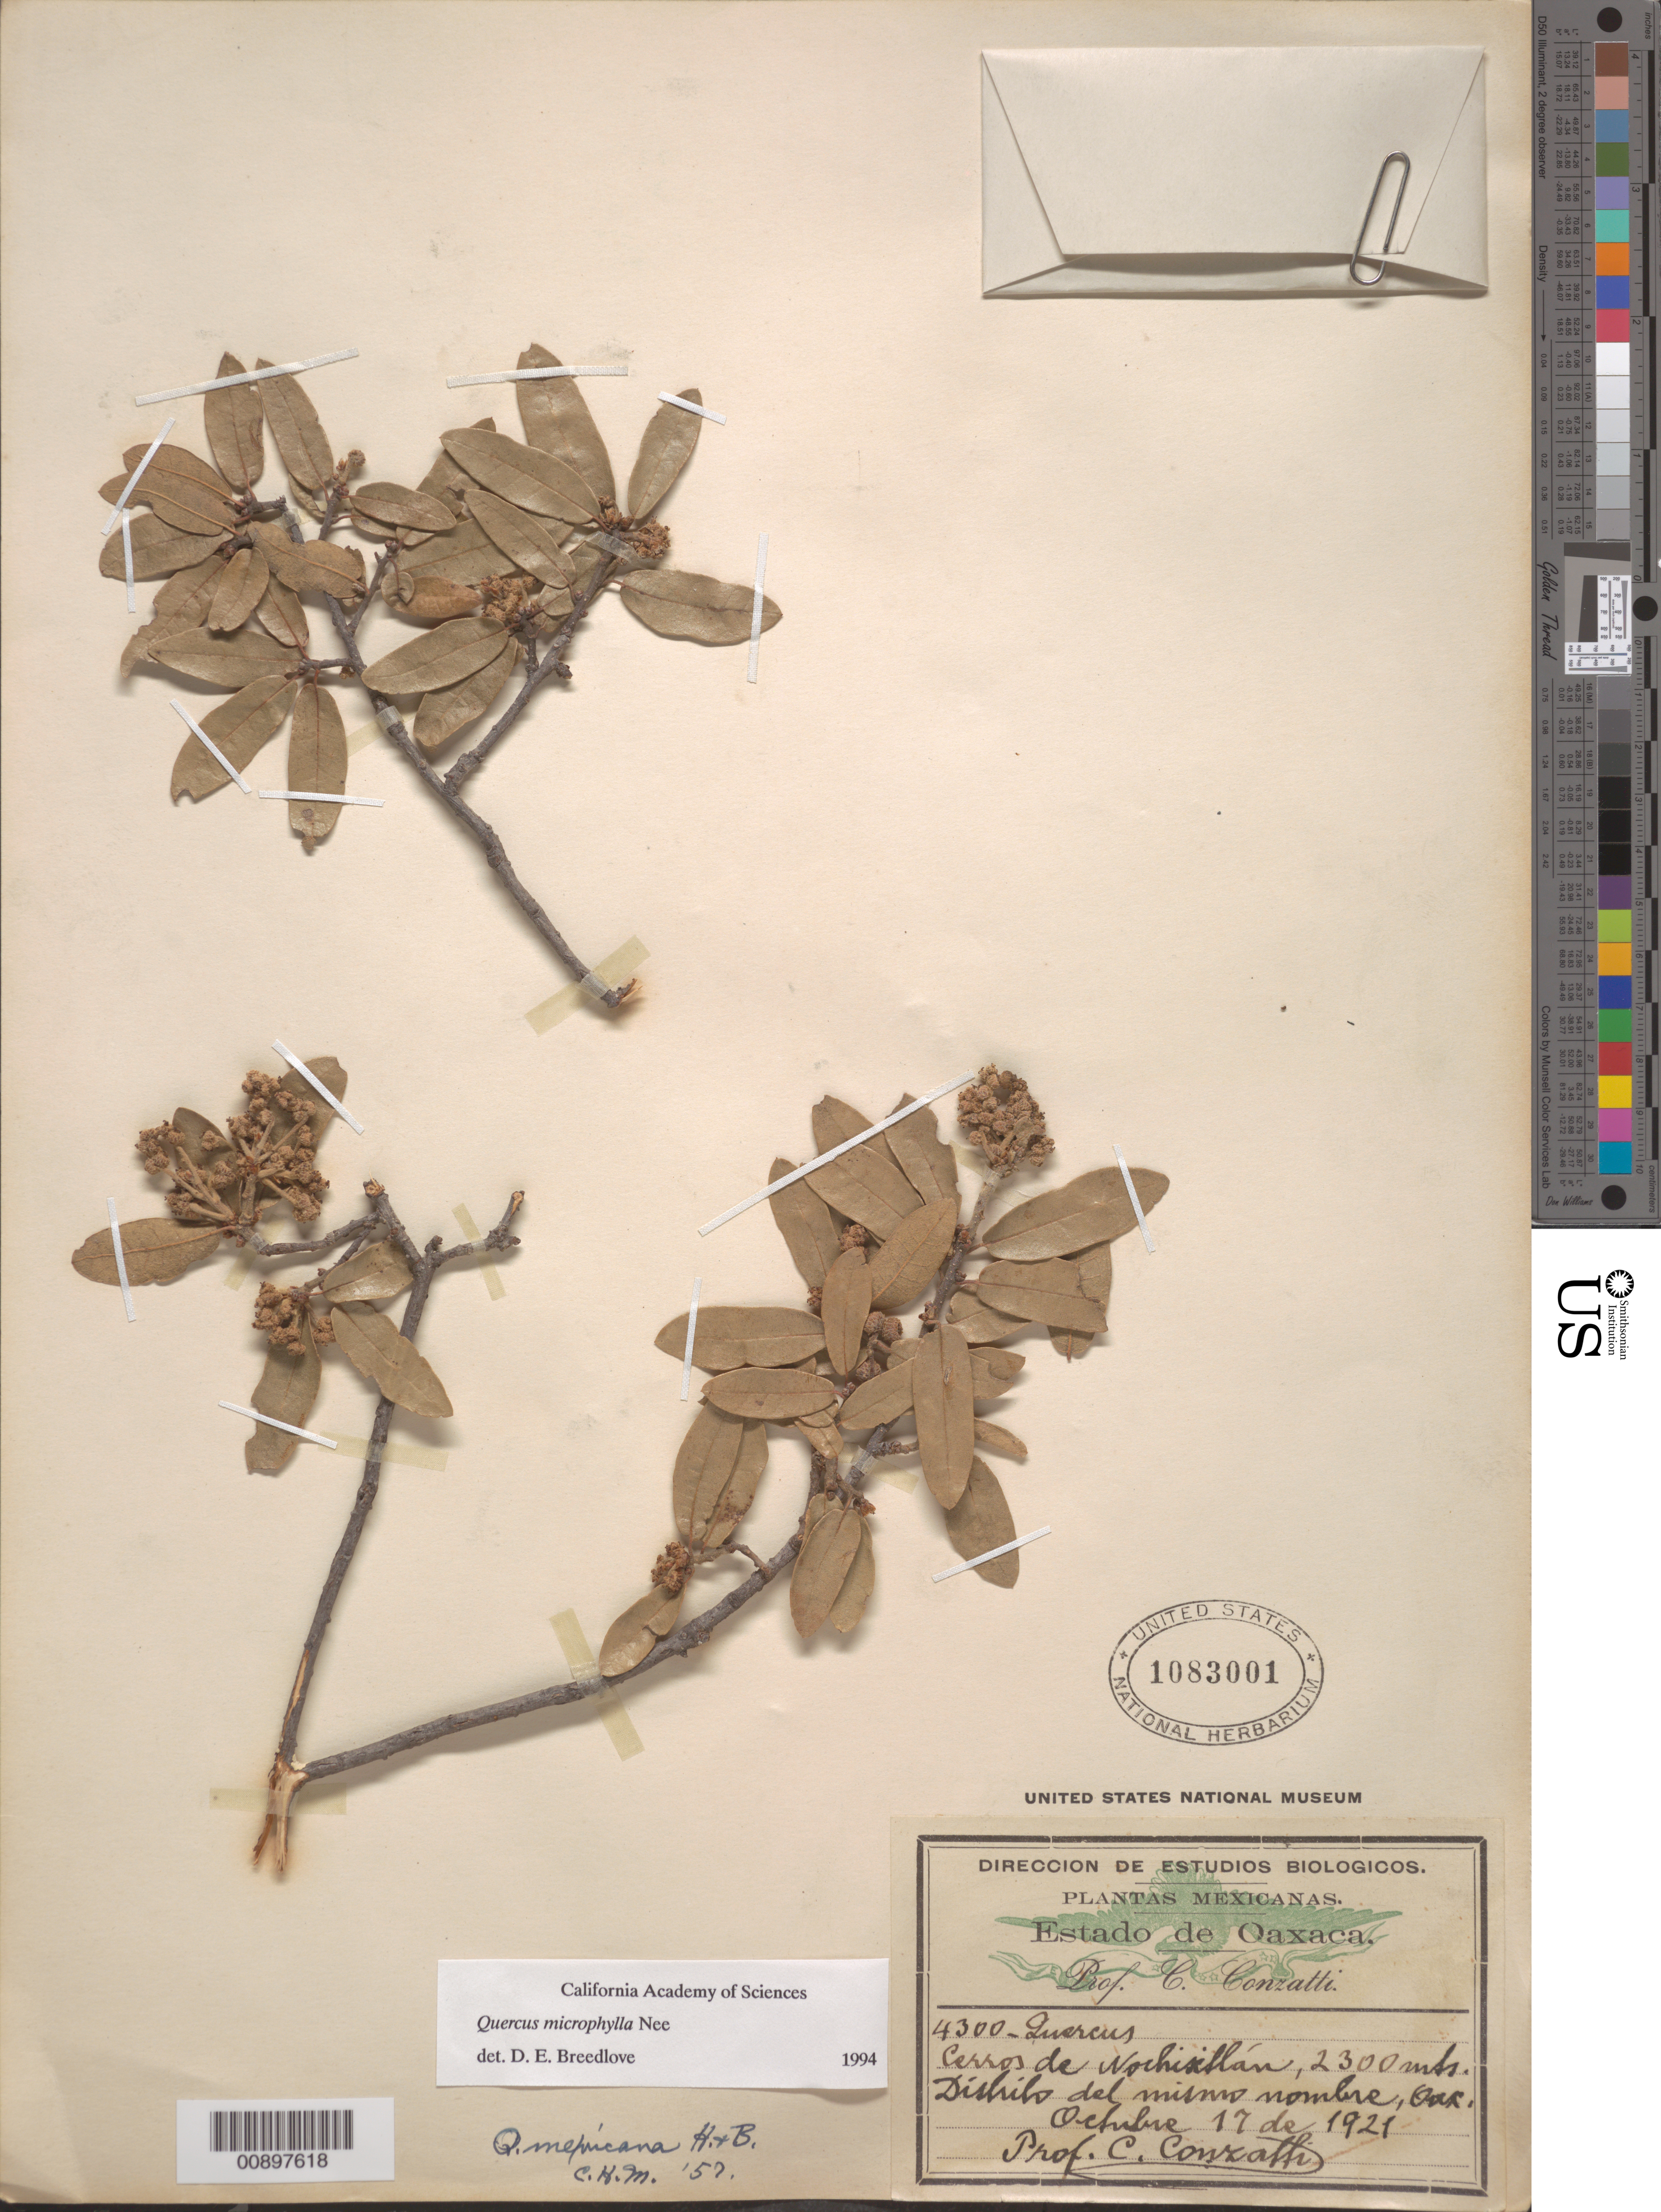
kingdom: Plantae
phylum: Tracheophyta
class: Magnoliopsida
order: Fagales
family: Fagaceae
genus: Quercus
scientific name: Quercus microphylla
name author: Née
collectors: C. Conzatti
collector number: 4300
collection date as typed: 17 Oct 1921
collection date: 1921-10-17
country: Mexico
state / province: Oaxaca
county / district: Nochixtlán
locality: Cerros de Nochixtlán, Distrito del mismo nombre, Oaxaca.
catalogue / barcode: US 1083001